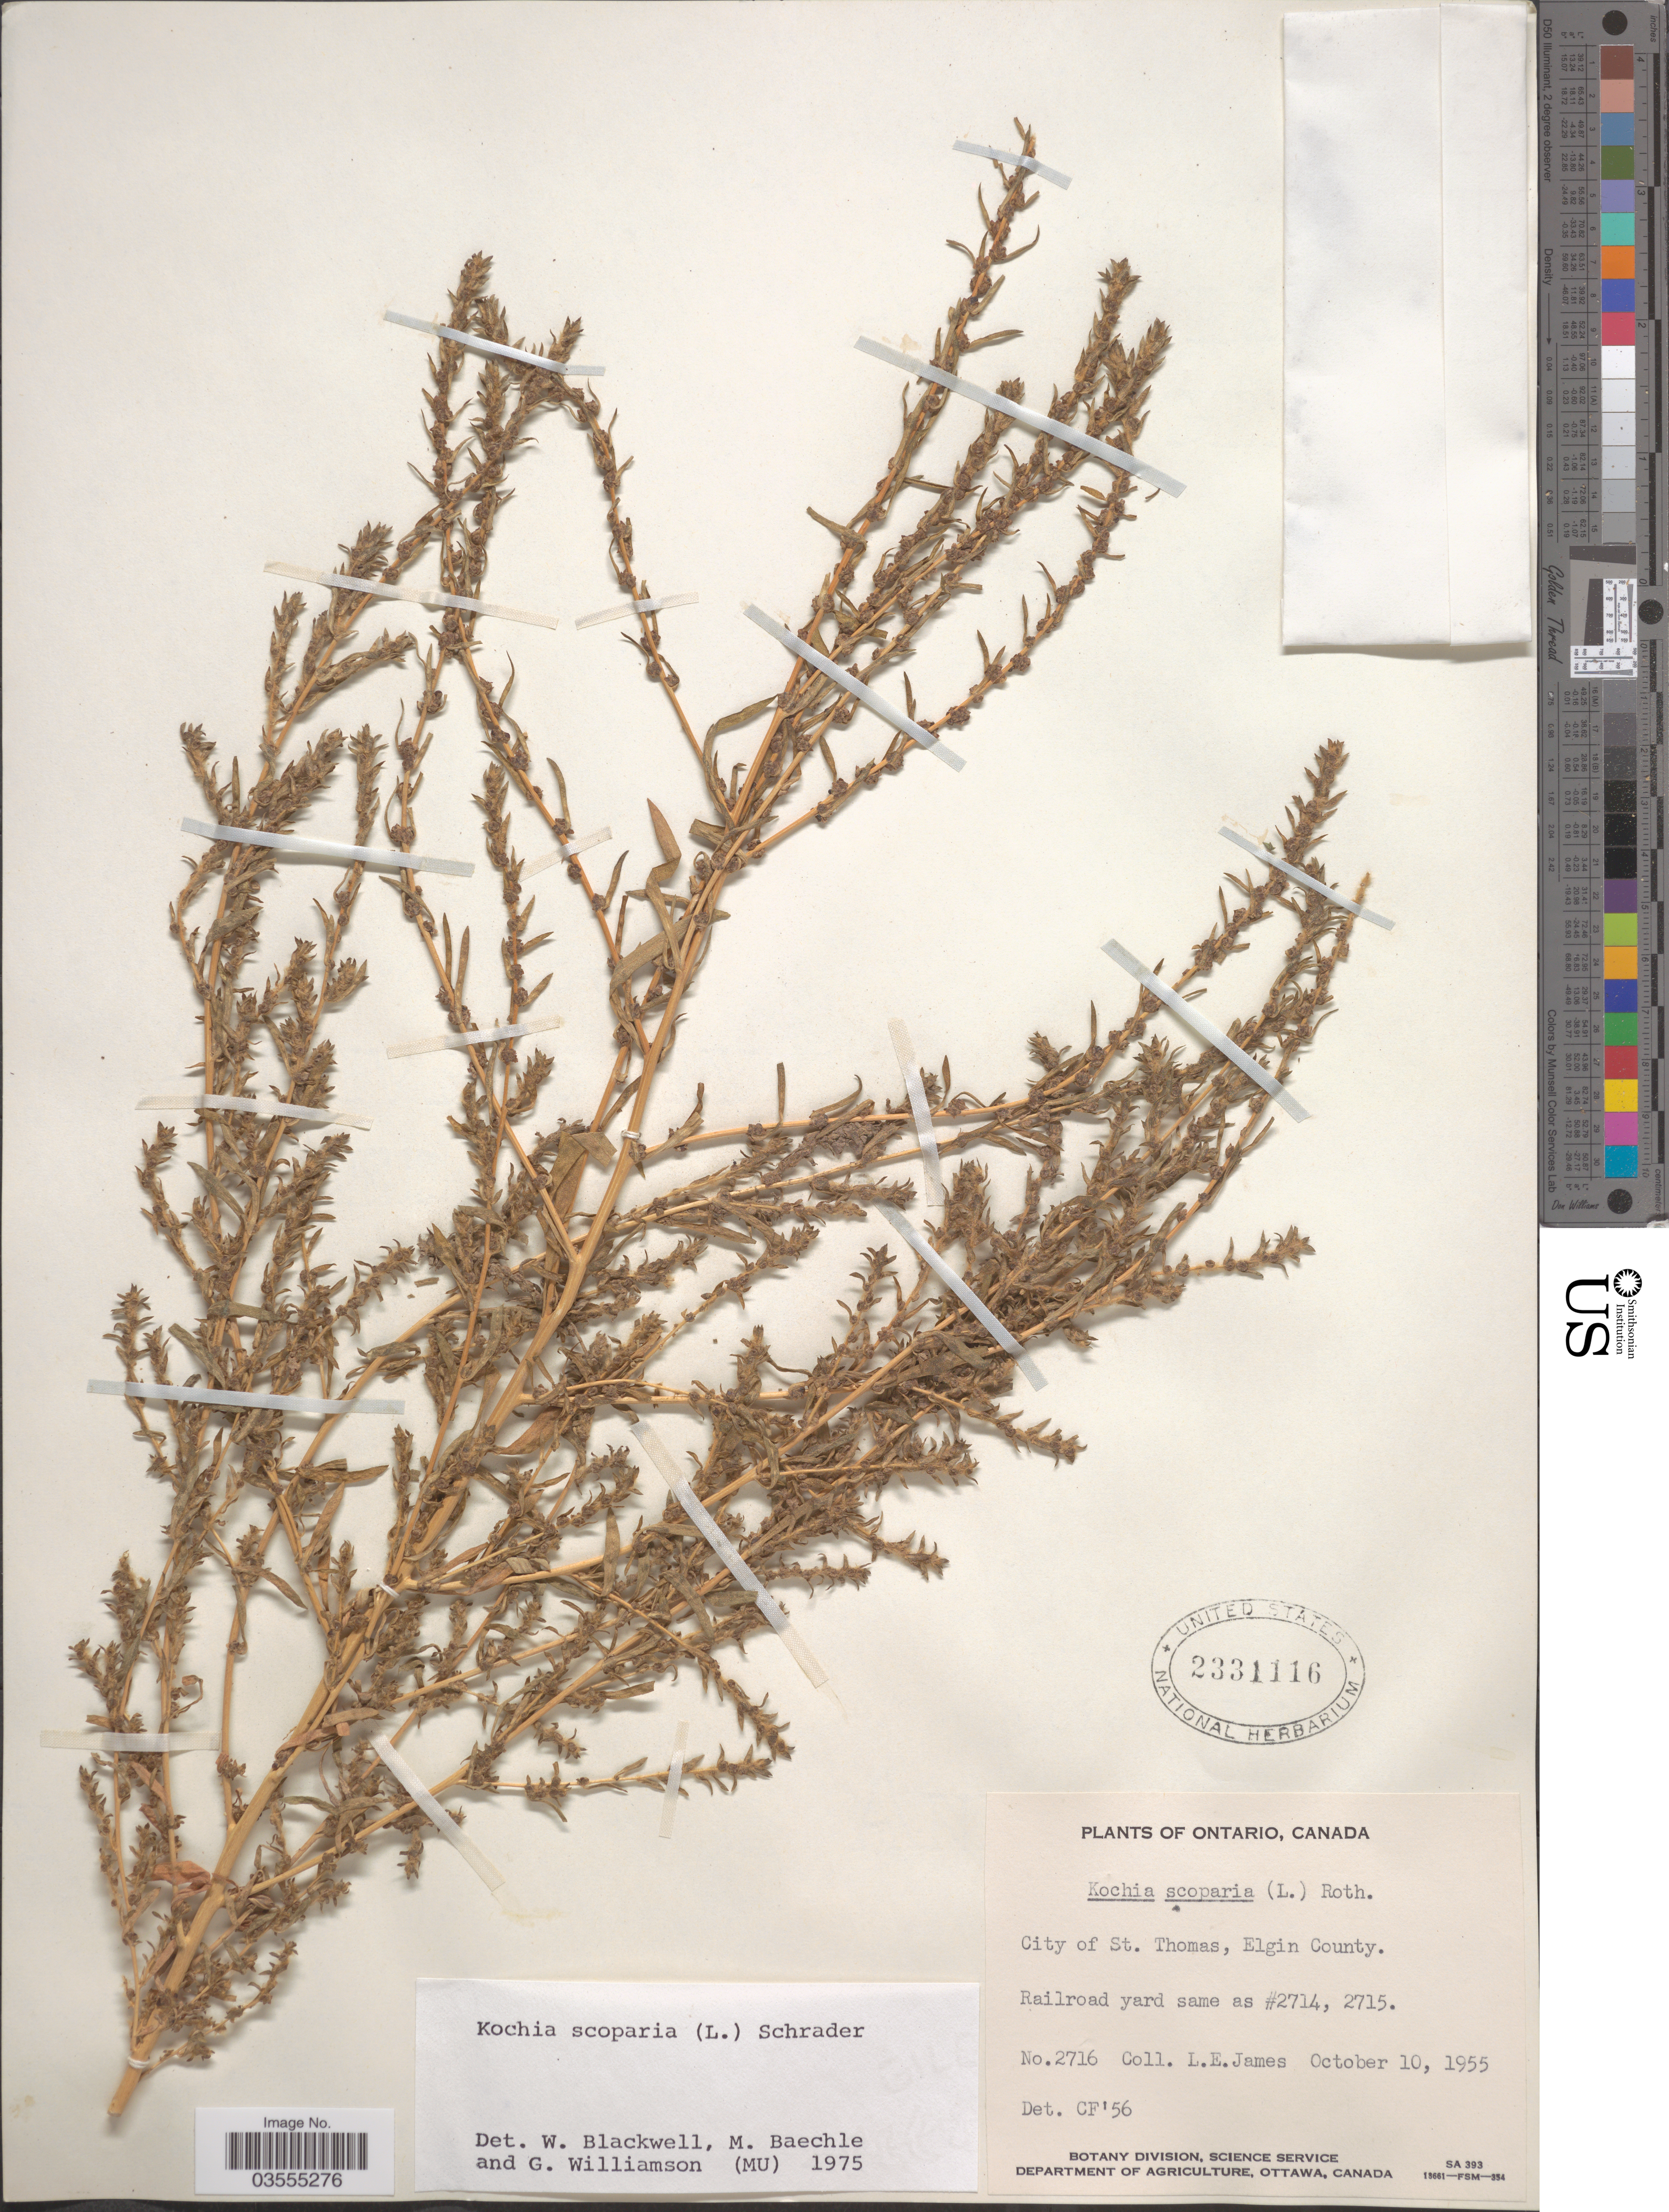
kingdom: Plantae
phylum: Tracheophyta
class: Magnoliopsida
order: Caryophyllales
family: Amaranthaceae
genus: Bassia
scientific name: Bassia scoparia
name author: (L.) Voss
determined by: U.S. National Herbarium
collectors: L. E. James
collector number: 2716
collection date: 1955-10-10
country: Canada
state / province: Ontario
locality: City of St. Thomas, Elgin County.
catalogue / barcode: US 2331116